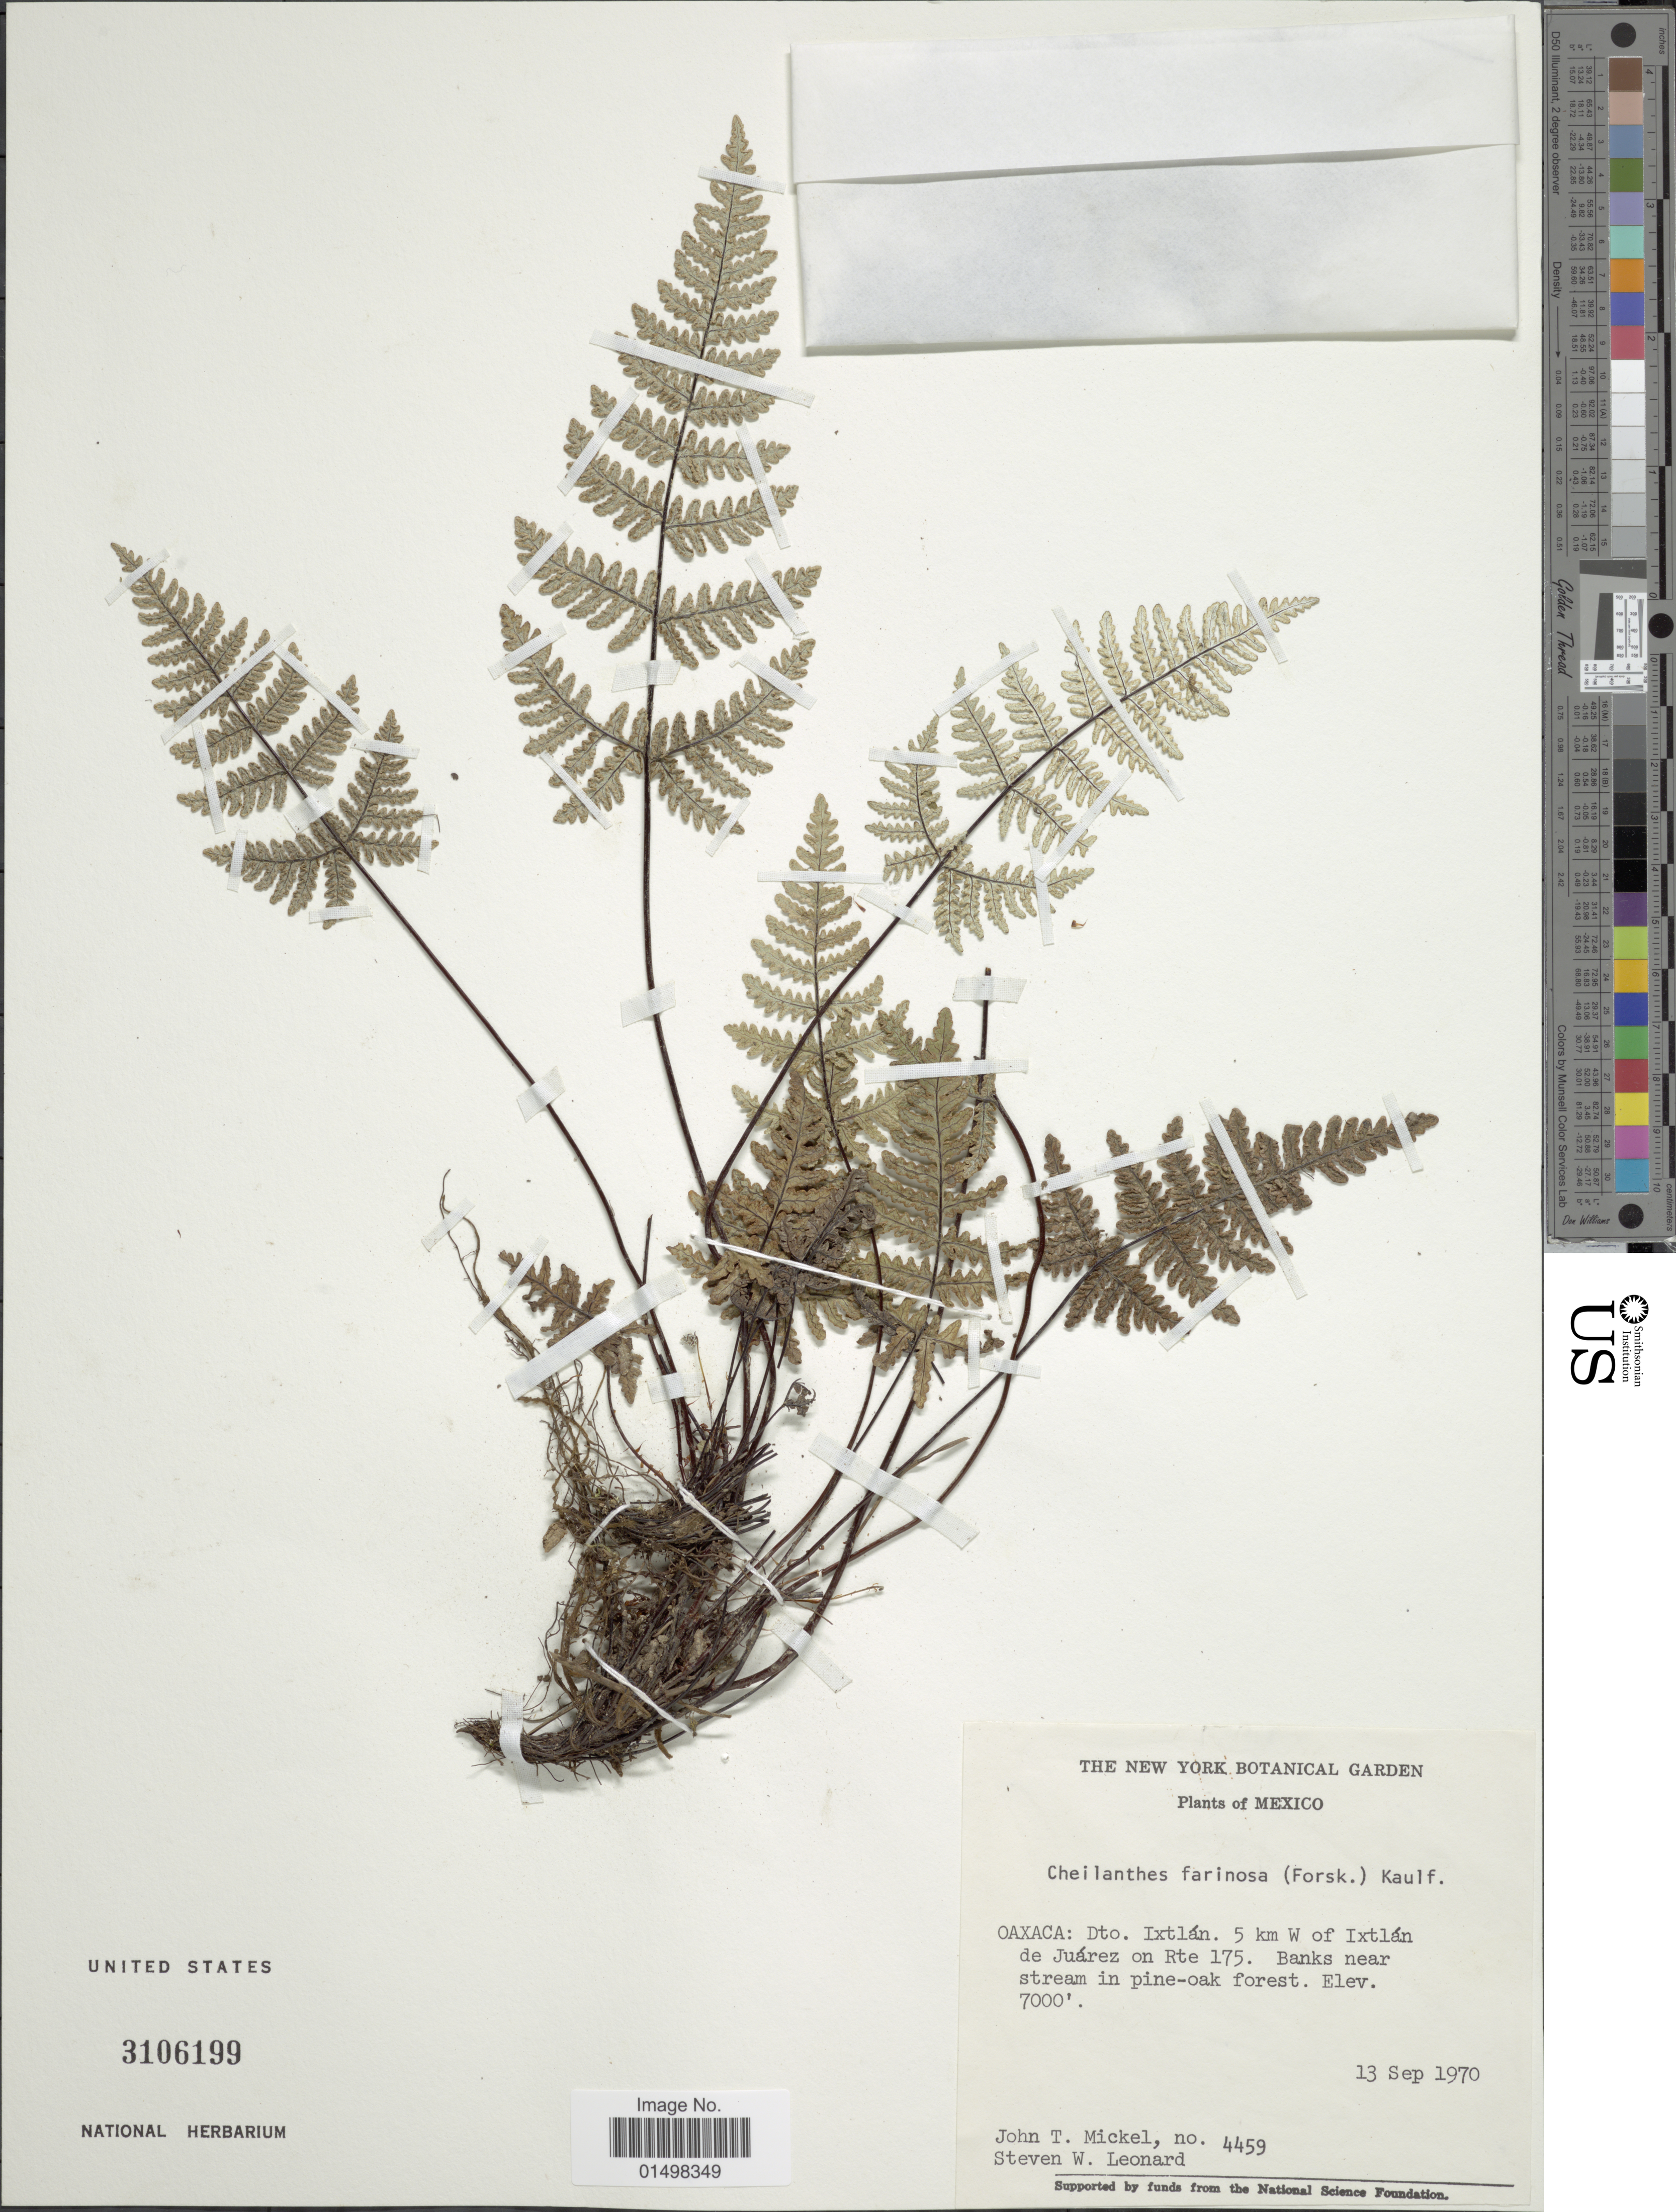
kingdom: Plantae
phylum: Tracheophyta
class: Polypodiopsida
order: Polypodiales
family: Pteridaceae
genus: Aleuritopteris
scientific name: Aleuritopteris farinosa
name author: (Forssk.) Fée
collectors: J. T. Mickel & S. W. Leonard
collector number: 4459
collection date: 1970-09-13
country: Mexico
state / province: Oaxaca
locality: Dto. Ixtlan. 5 km W of Ixtlan de Juarez on Rte 175.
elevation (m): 2134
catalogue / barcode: US 3106199